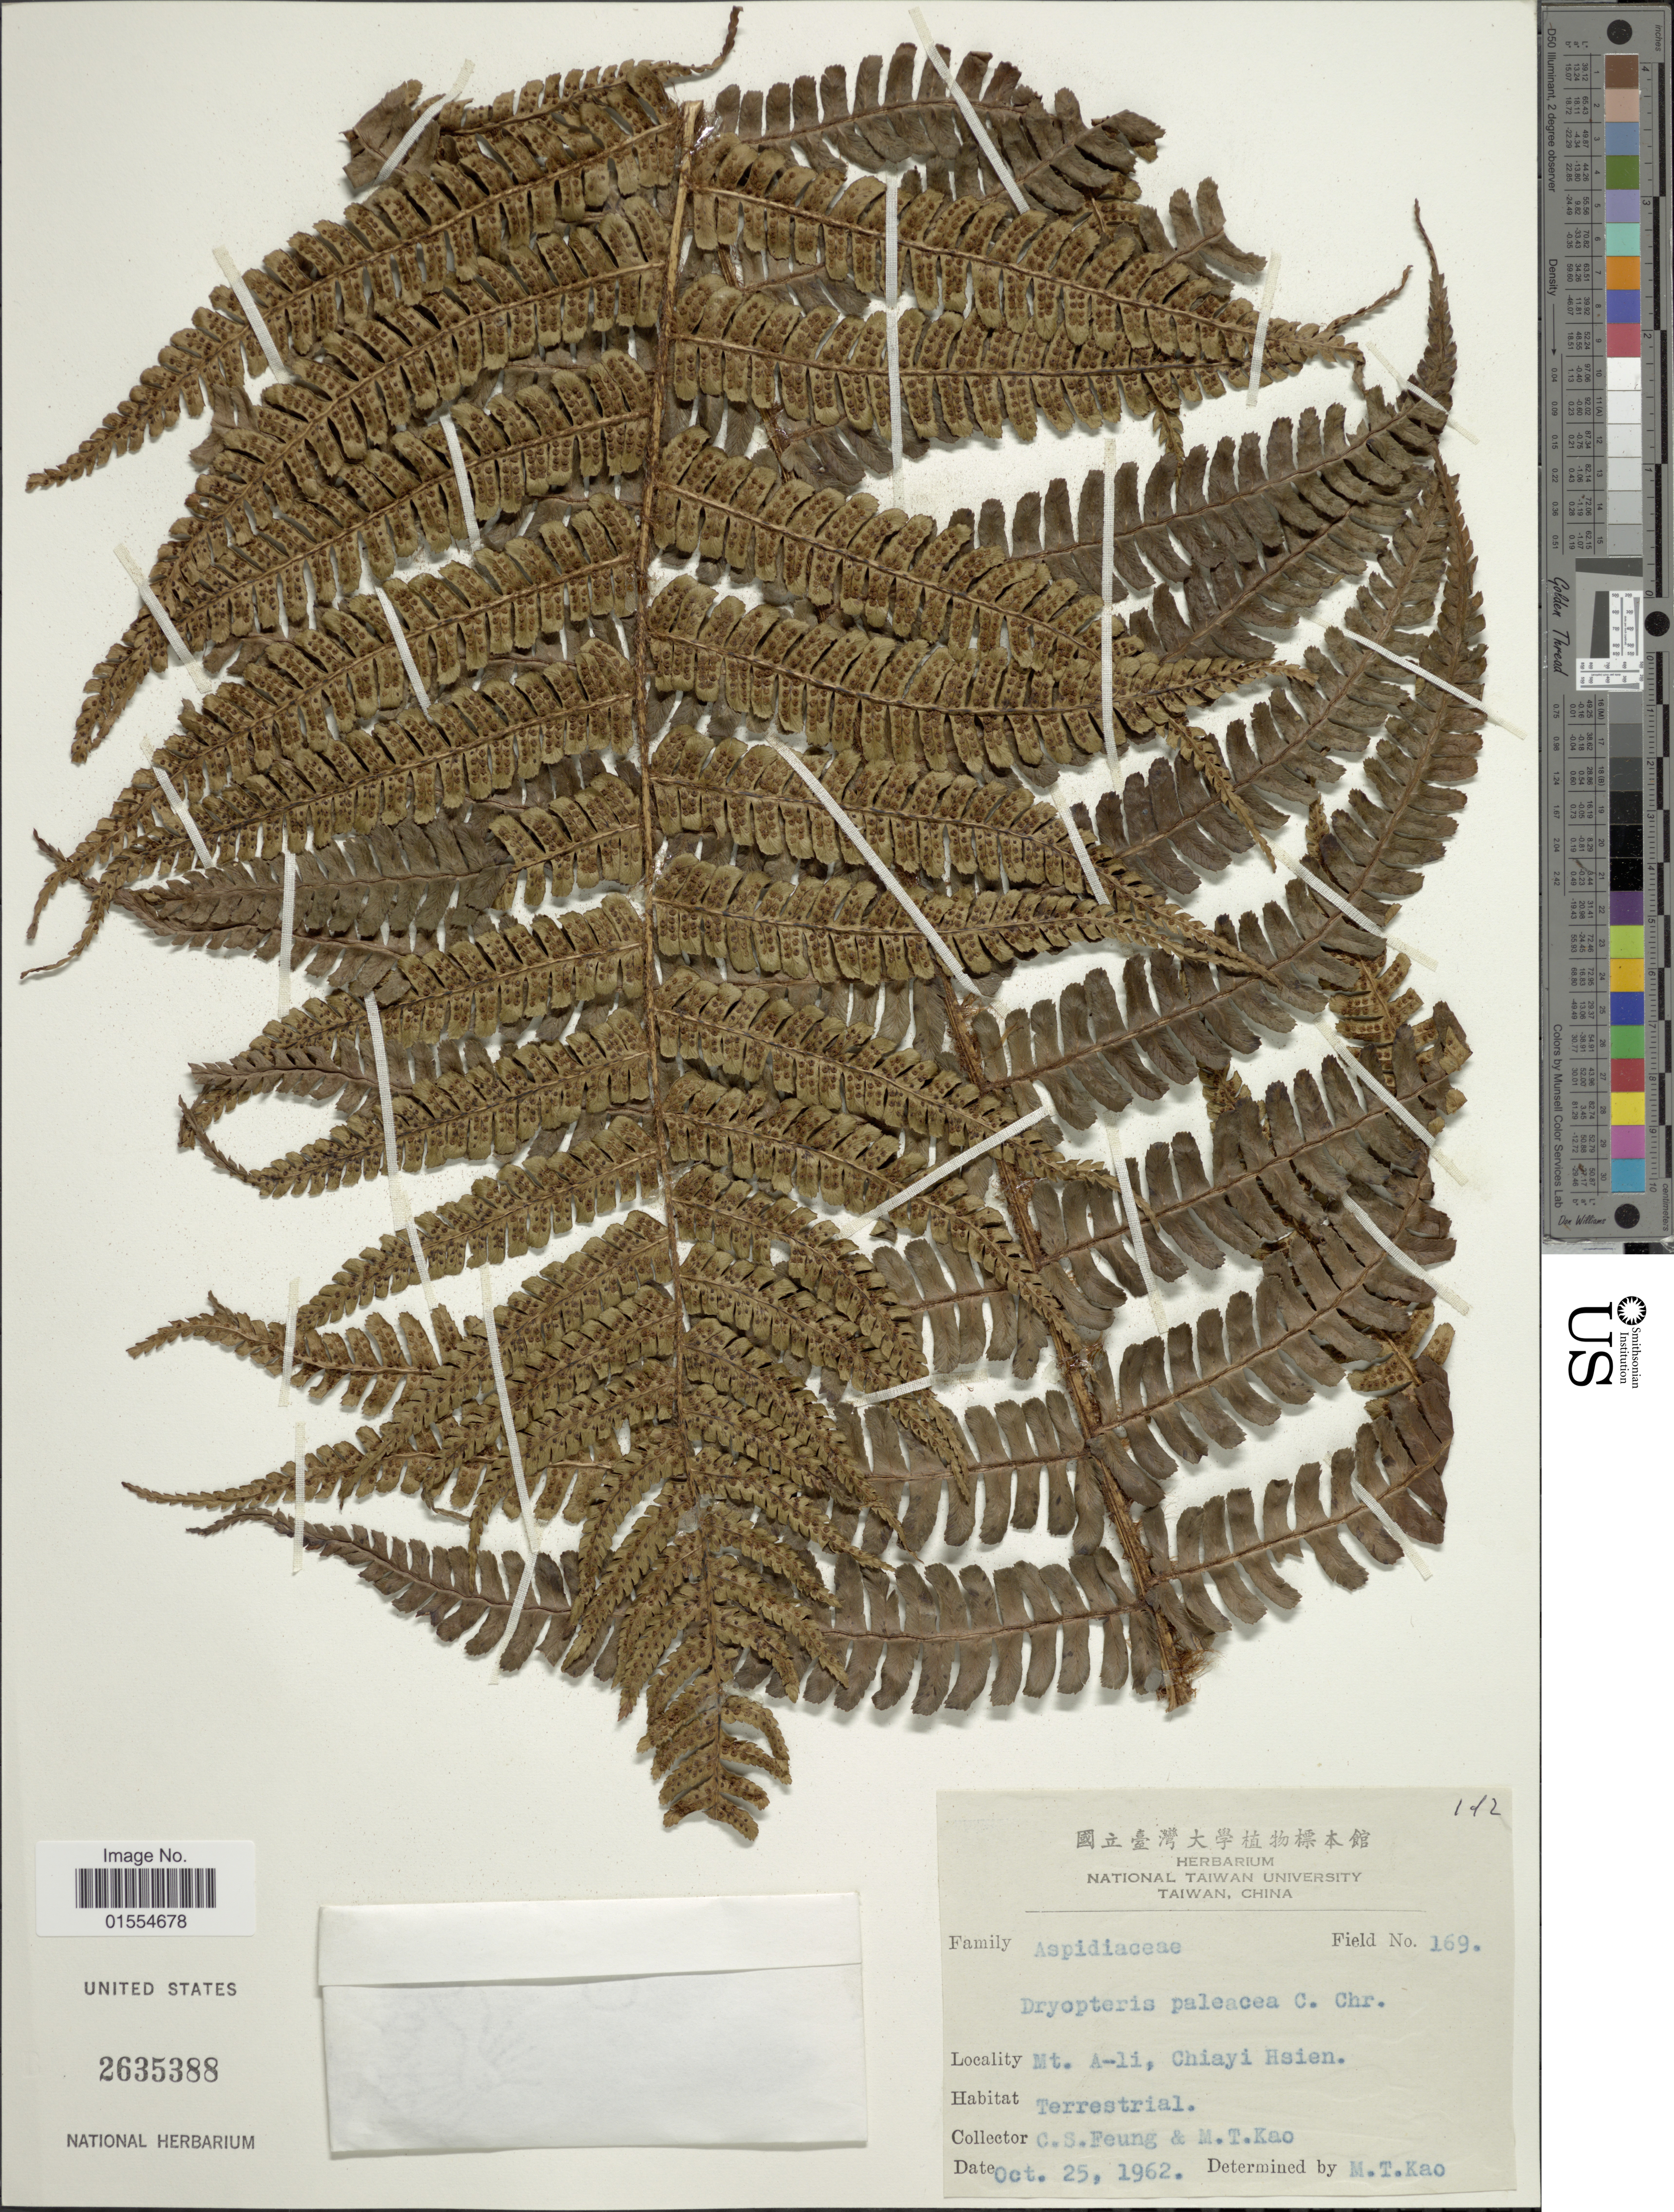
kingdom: Plantae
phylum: Tracheophyta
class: Polypodiopsida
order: Polypodiales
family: Dryopteridaceae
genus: Dryopteris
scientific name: Dryopteris paleacea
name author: (Sw.) C. Chr.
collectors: C. Feung & M. T. Kao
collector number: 169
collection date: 1962-10-25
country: Taiwan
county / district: Chiayi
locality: Mt. A-li, Chiayi Hsien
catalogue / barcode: US 2635388